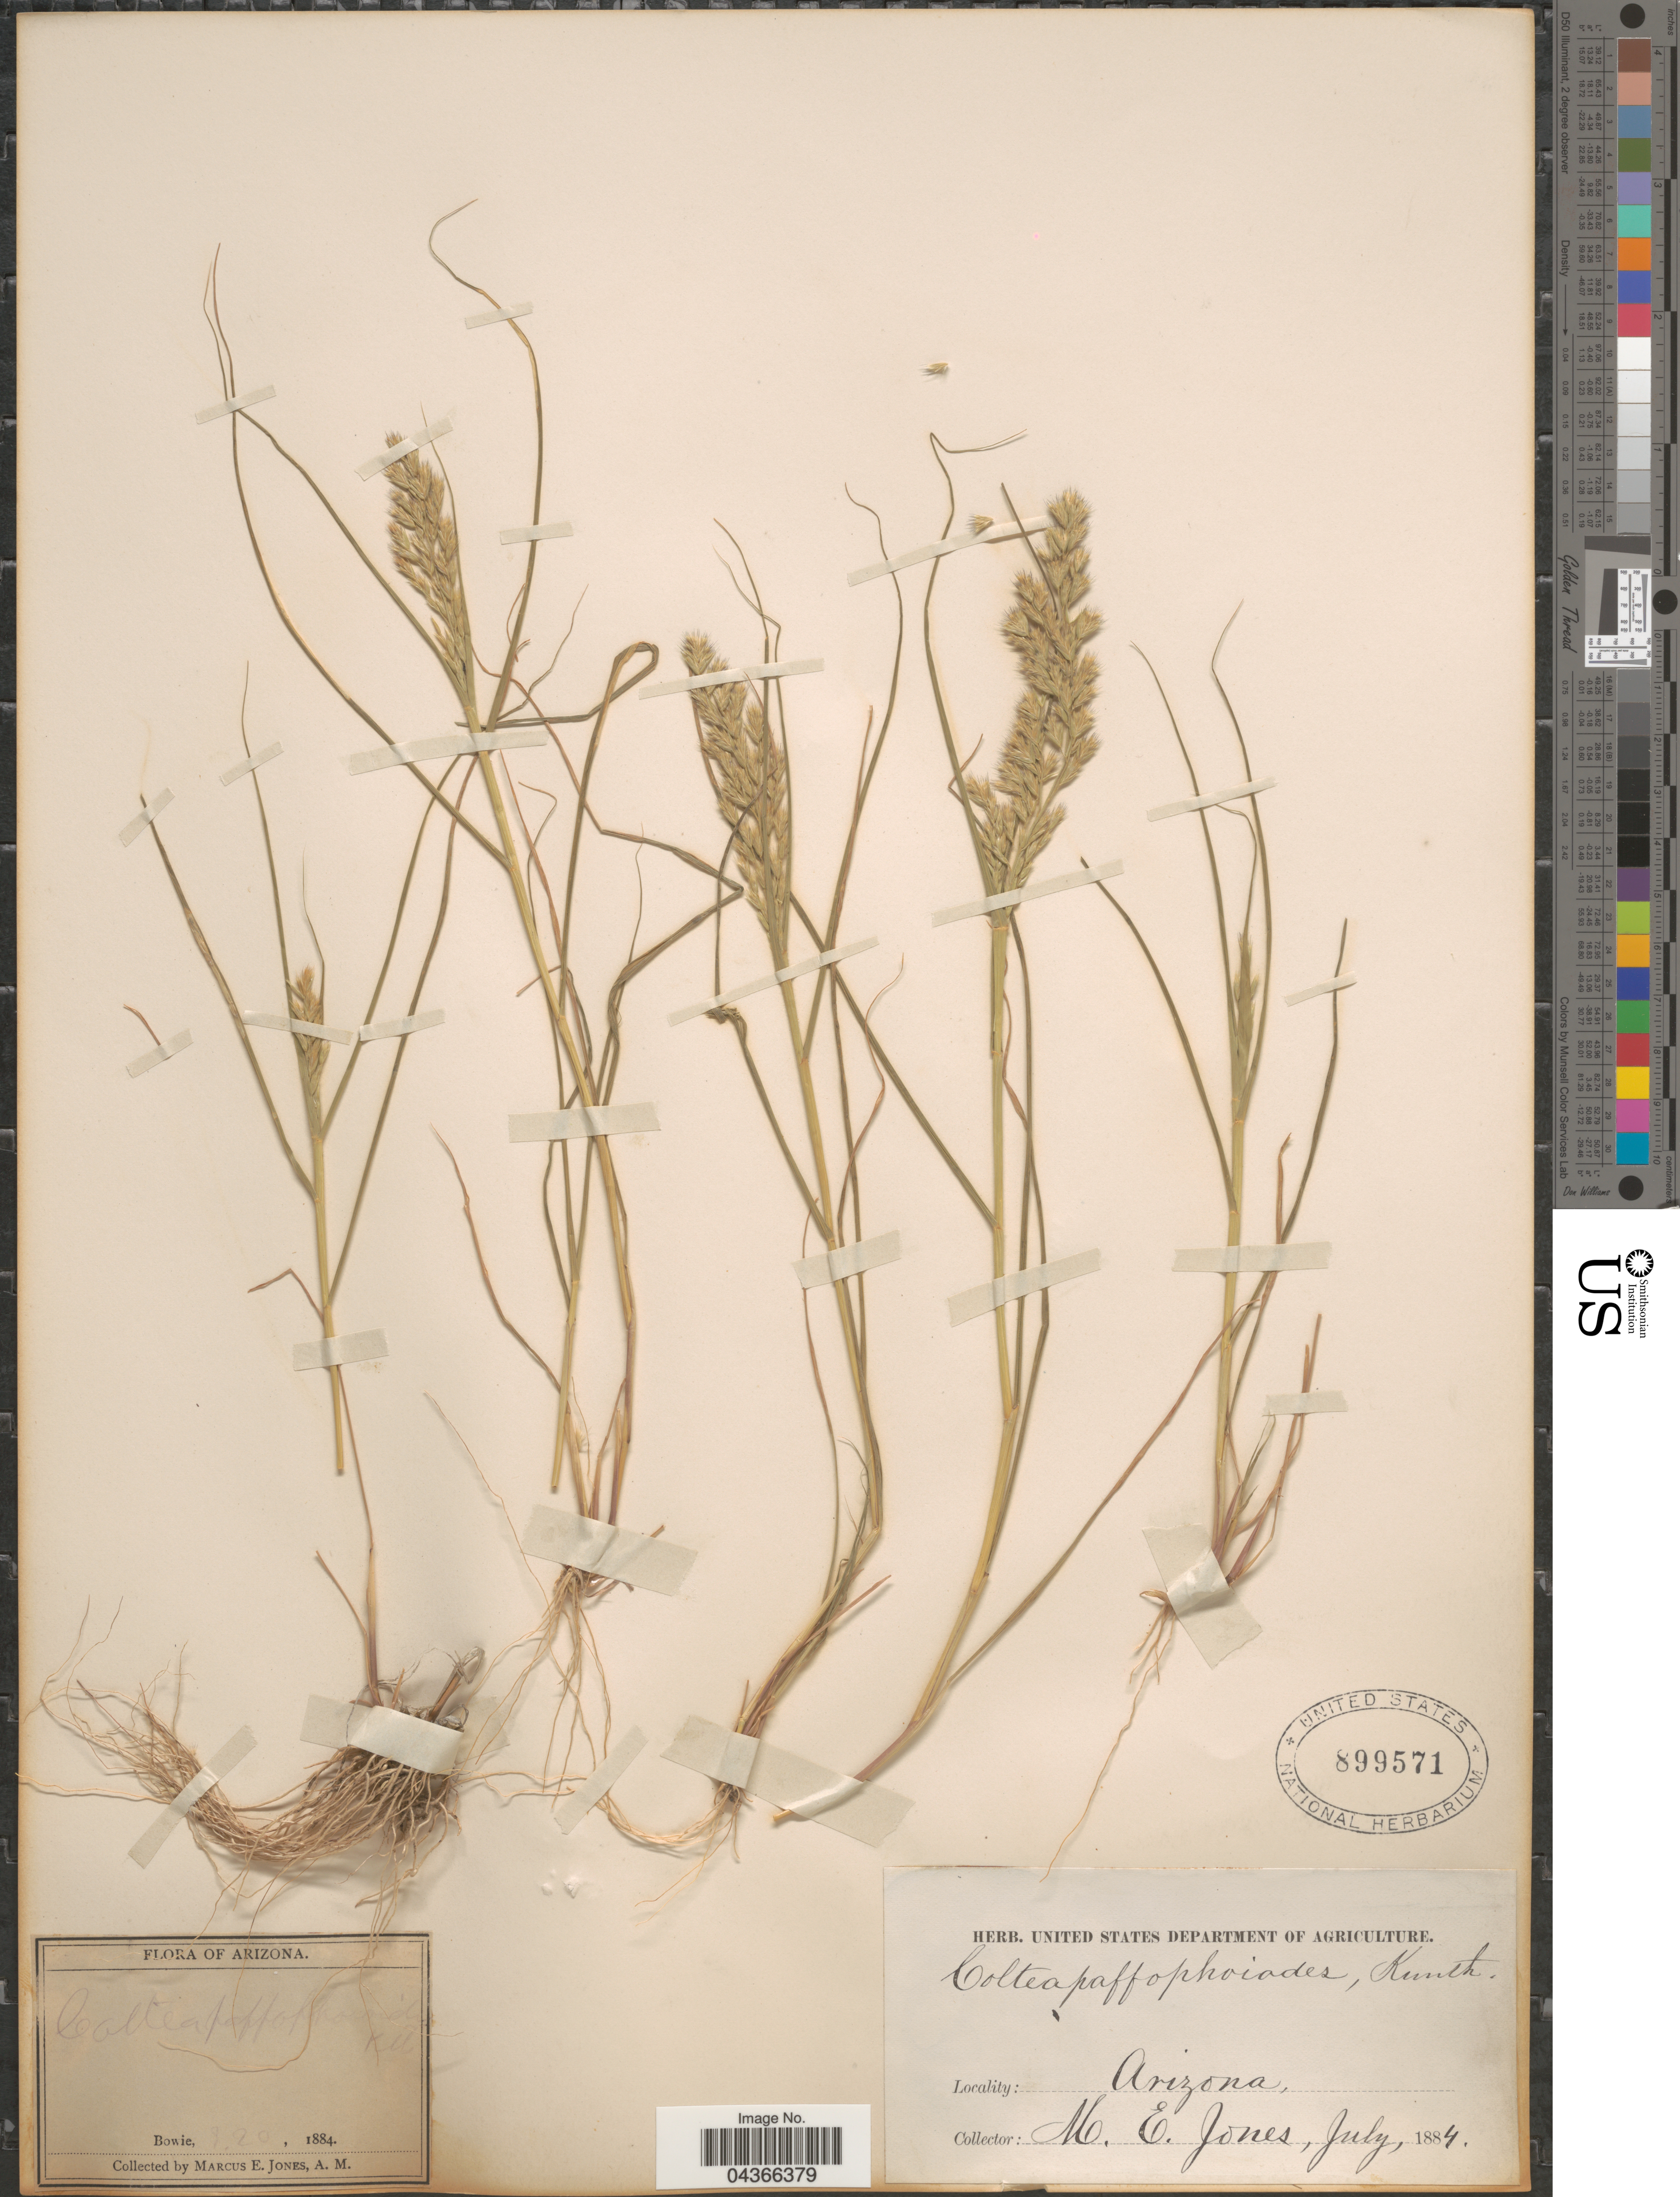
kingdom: Plantae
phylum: Tracheophyta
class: Liliopsida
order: Poales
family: Poaceae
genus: Cottea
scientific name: Cottea pappophoroides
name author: Kunth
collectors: M. E. Jones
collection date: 1884-07-20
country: United States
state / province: Arizona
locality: Bowie.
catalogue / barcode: US 899571